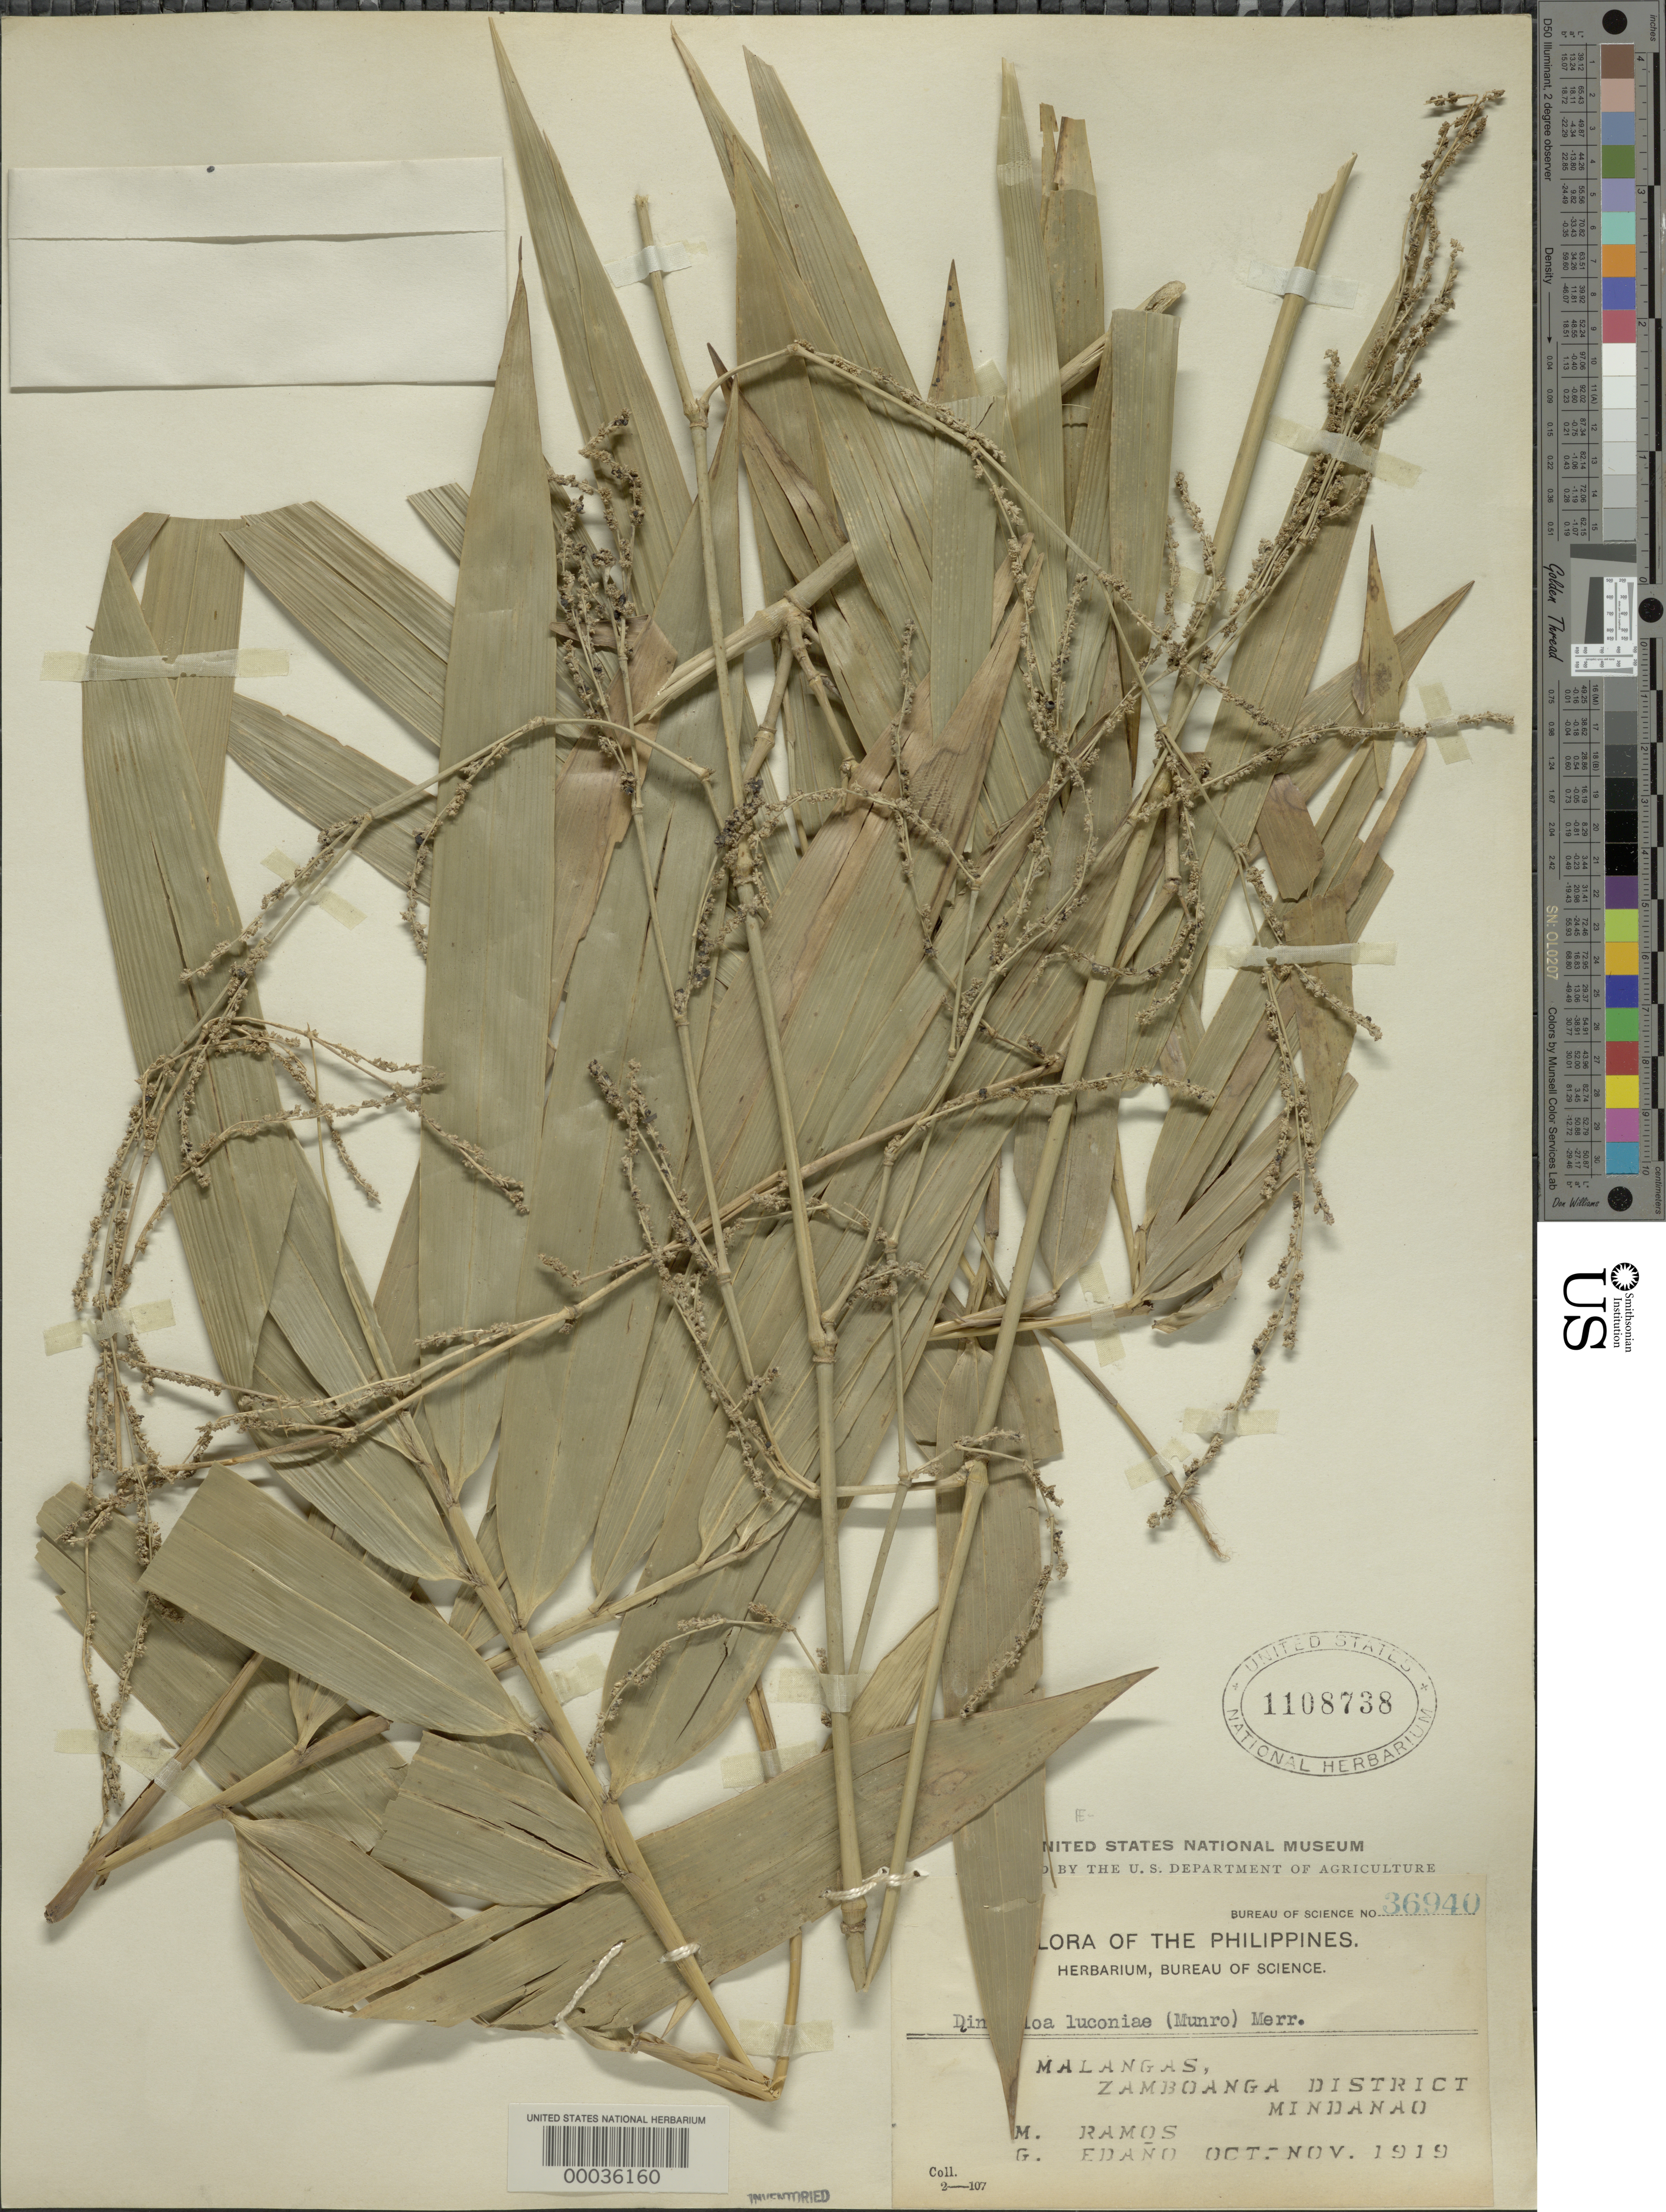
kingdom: Plantae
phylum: Tracheophyta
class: Liliopsida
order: Poales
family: Poaceae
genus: Dinochloa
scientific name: Dinochloa luconiae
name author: (Munro) Merr.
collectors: M. Ramos & G. E. Edaño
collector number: Pbs 36940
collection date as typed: Oct 1919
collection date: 1919-10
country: Philippines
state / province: Zamboanga Peninsula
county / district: Zamboanga del Norte / Zamboanga del Sur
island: Mindanao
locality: Malangas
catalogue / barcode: US 1108738